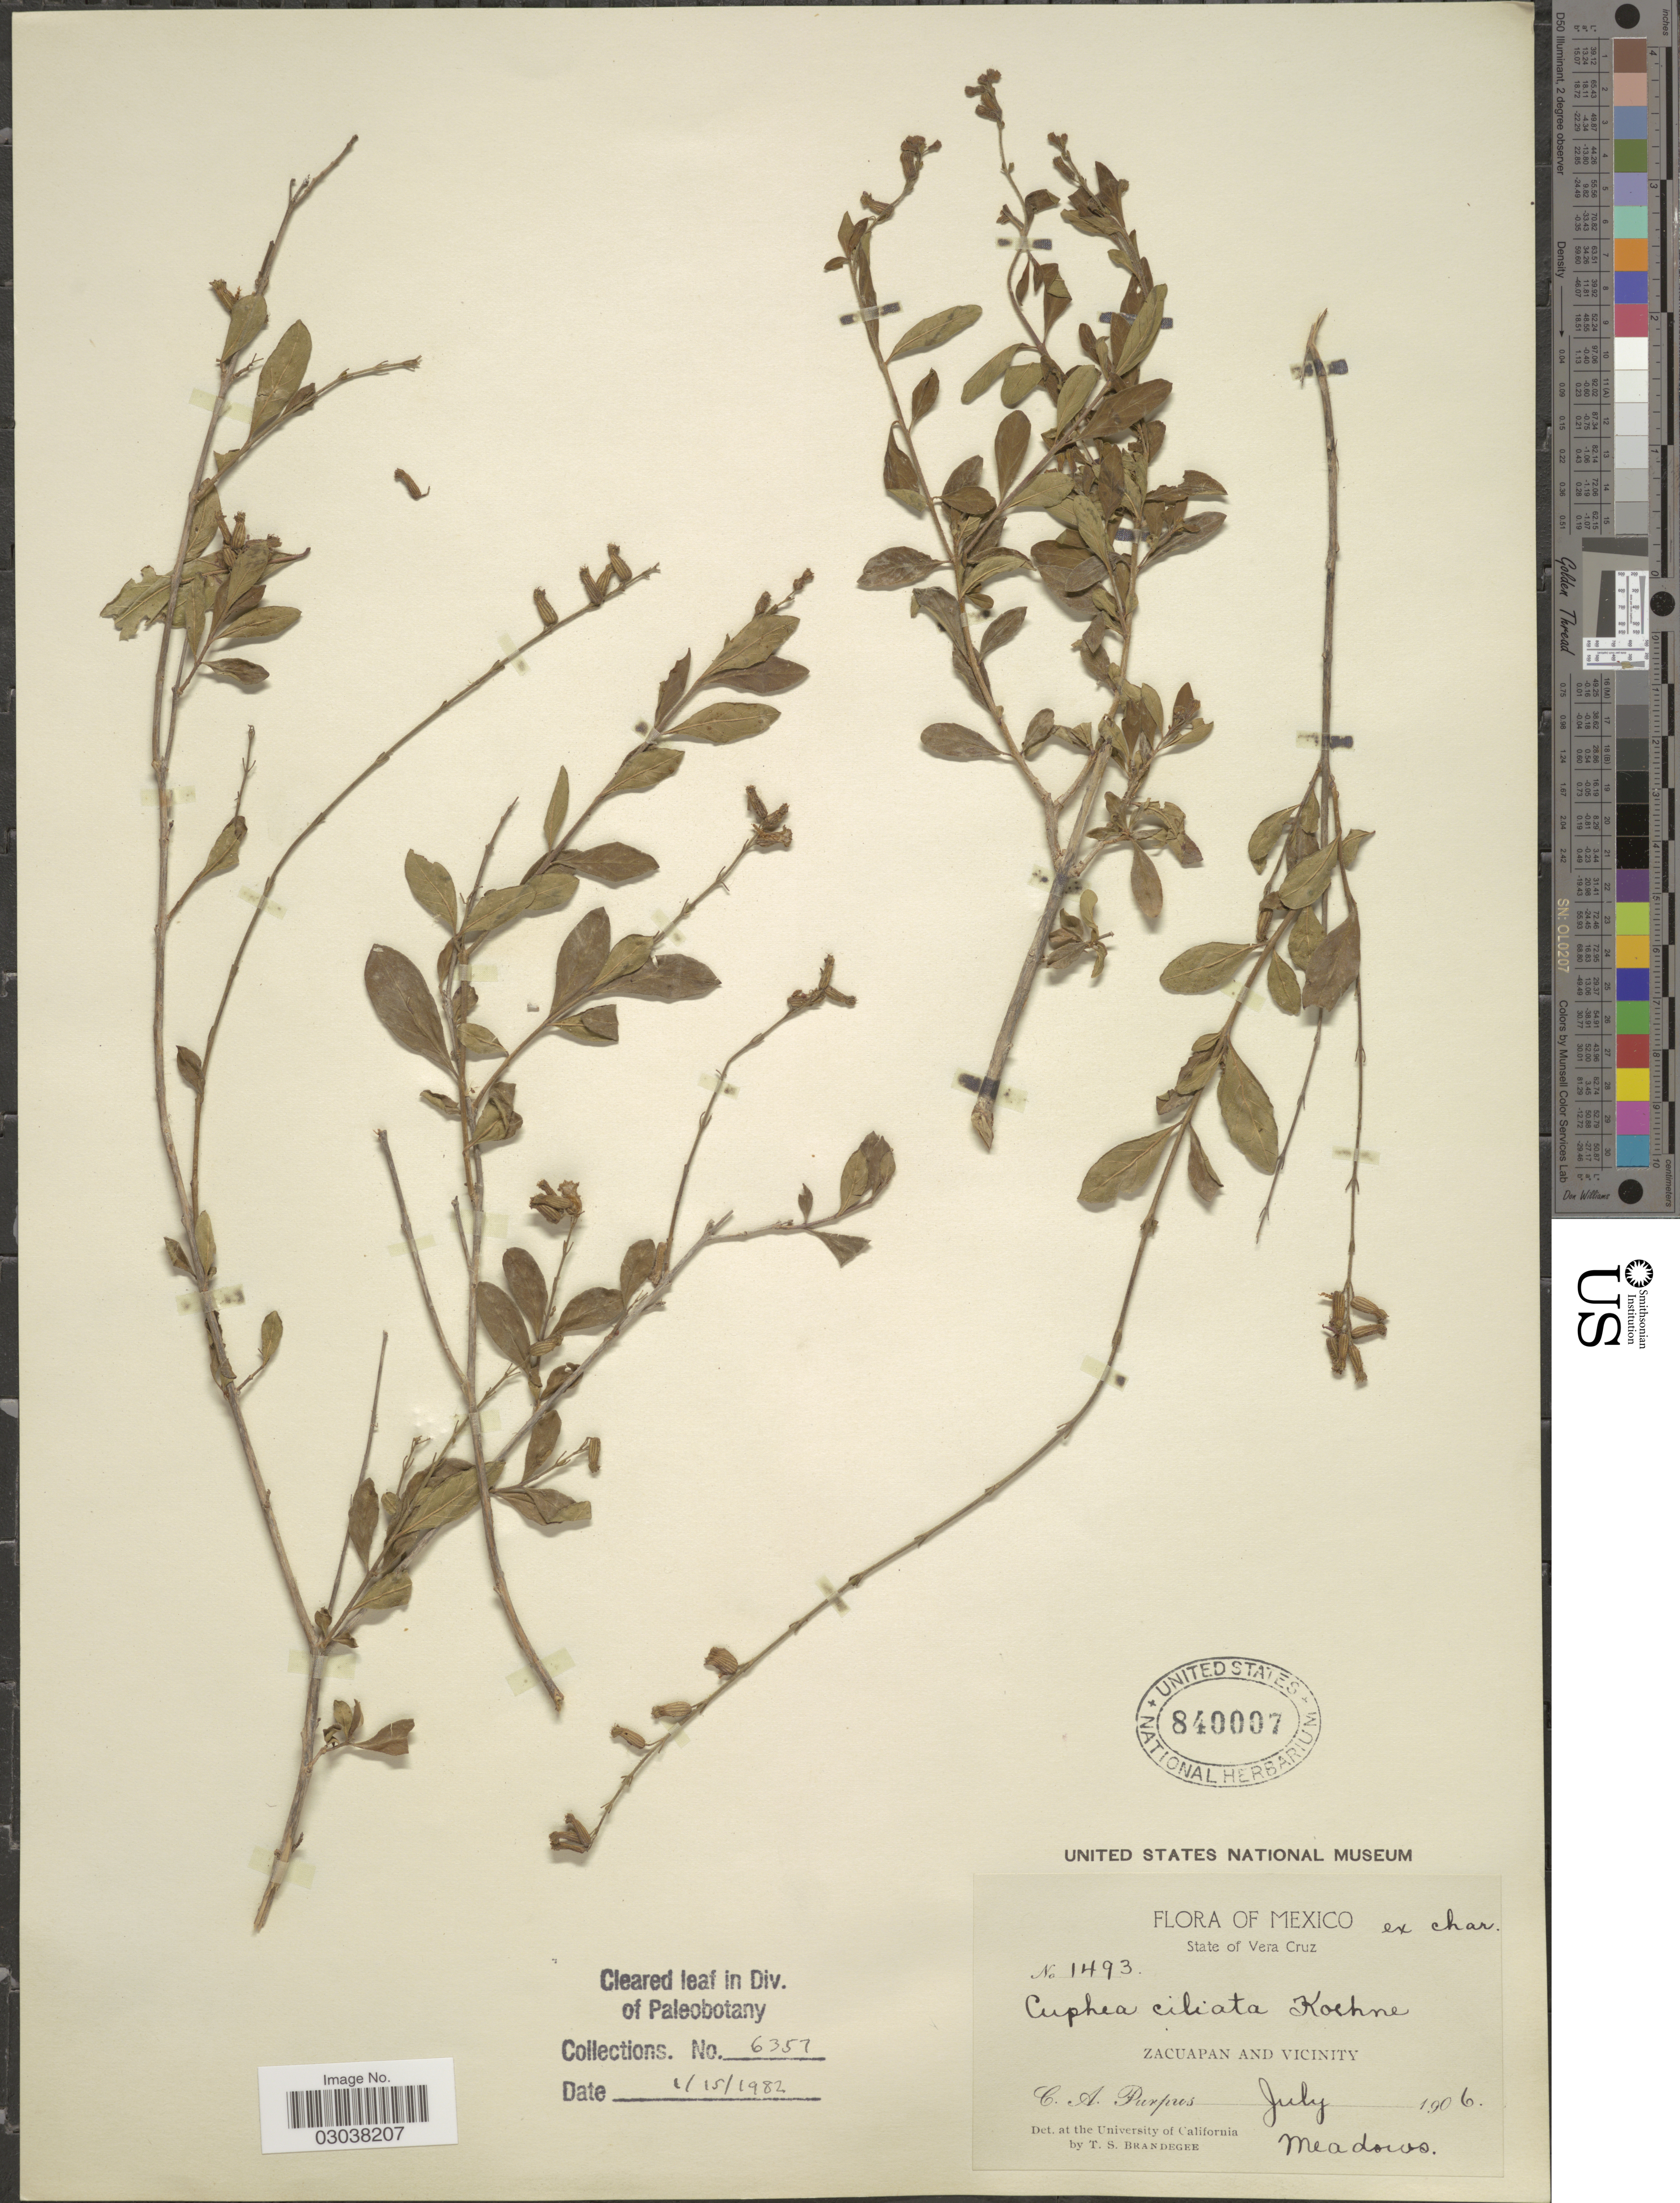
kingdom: Plantae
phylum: Tracheophyta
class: Magnoliopsida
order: Myrtales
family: Lythraceae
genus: Cuphea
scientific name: Cuphea decandra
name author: W.T. Aiton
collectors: C. A. Purpus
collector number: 1493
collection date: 1906-07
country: Mexico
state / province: Veracruz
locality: Vera Cruz. Zacuapan and vicinity.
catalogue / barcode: US 840007